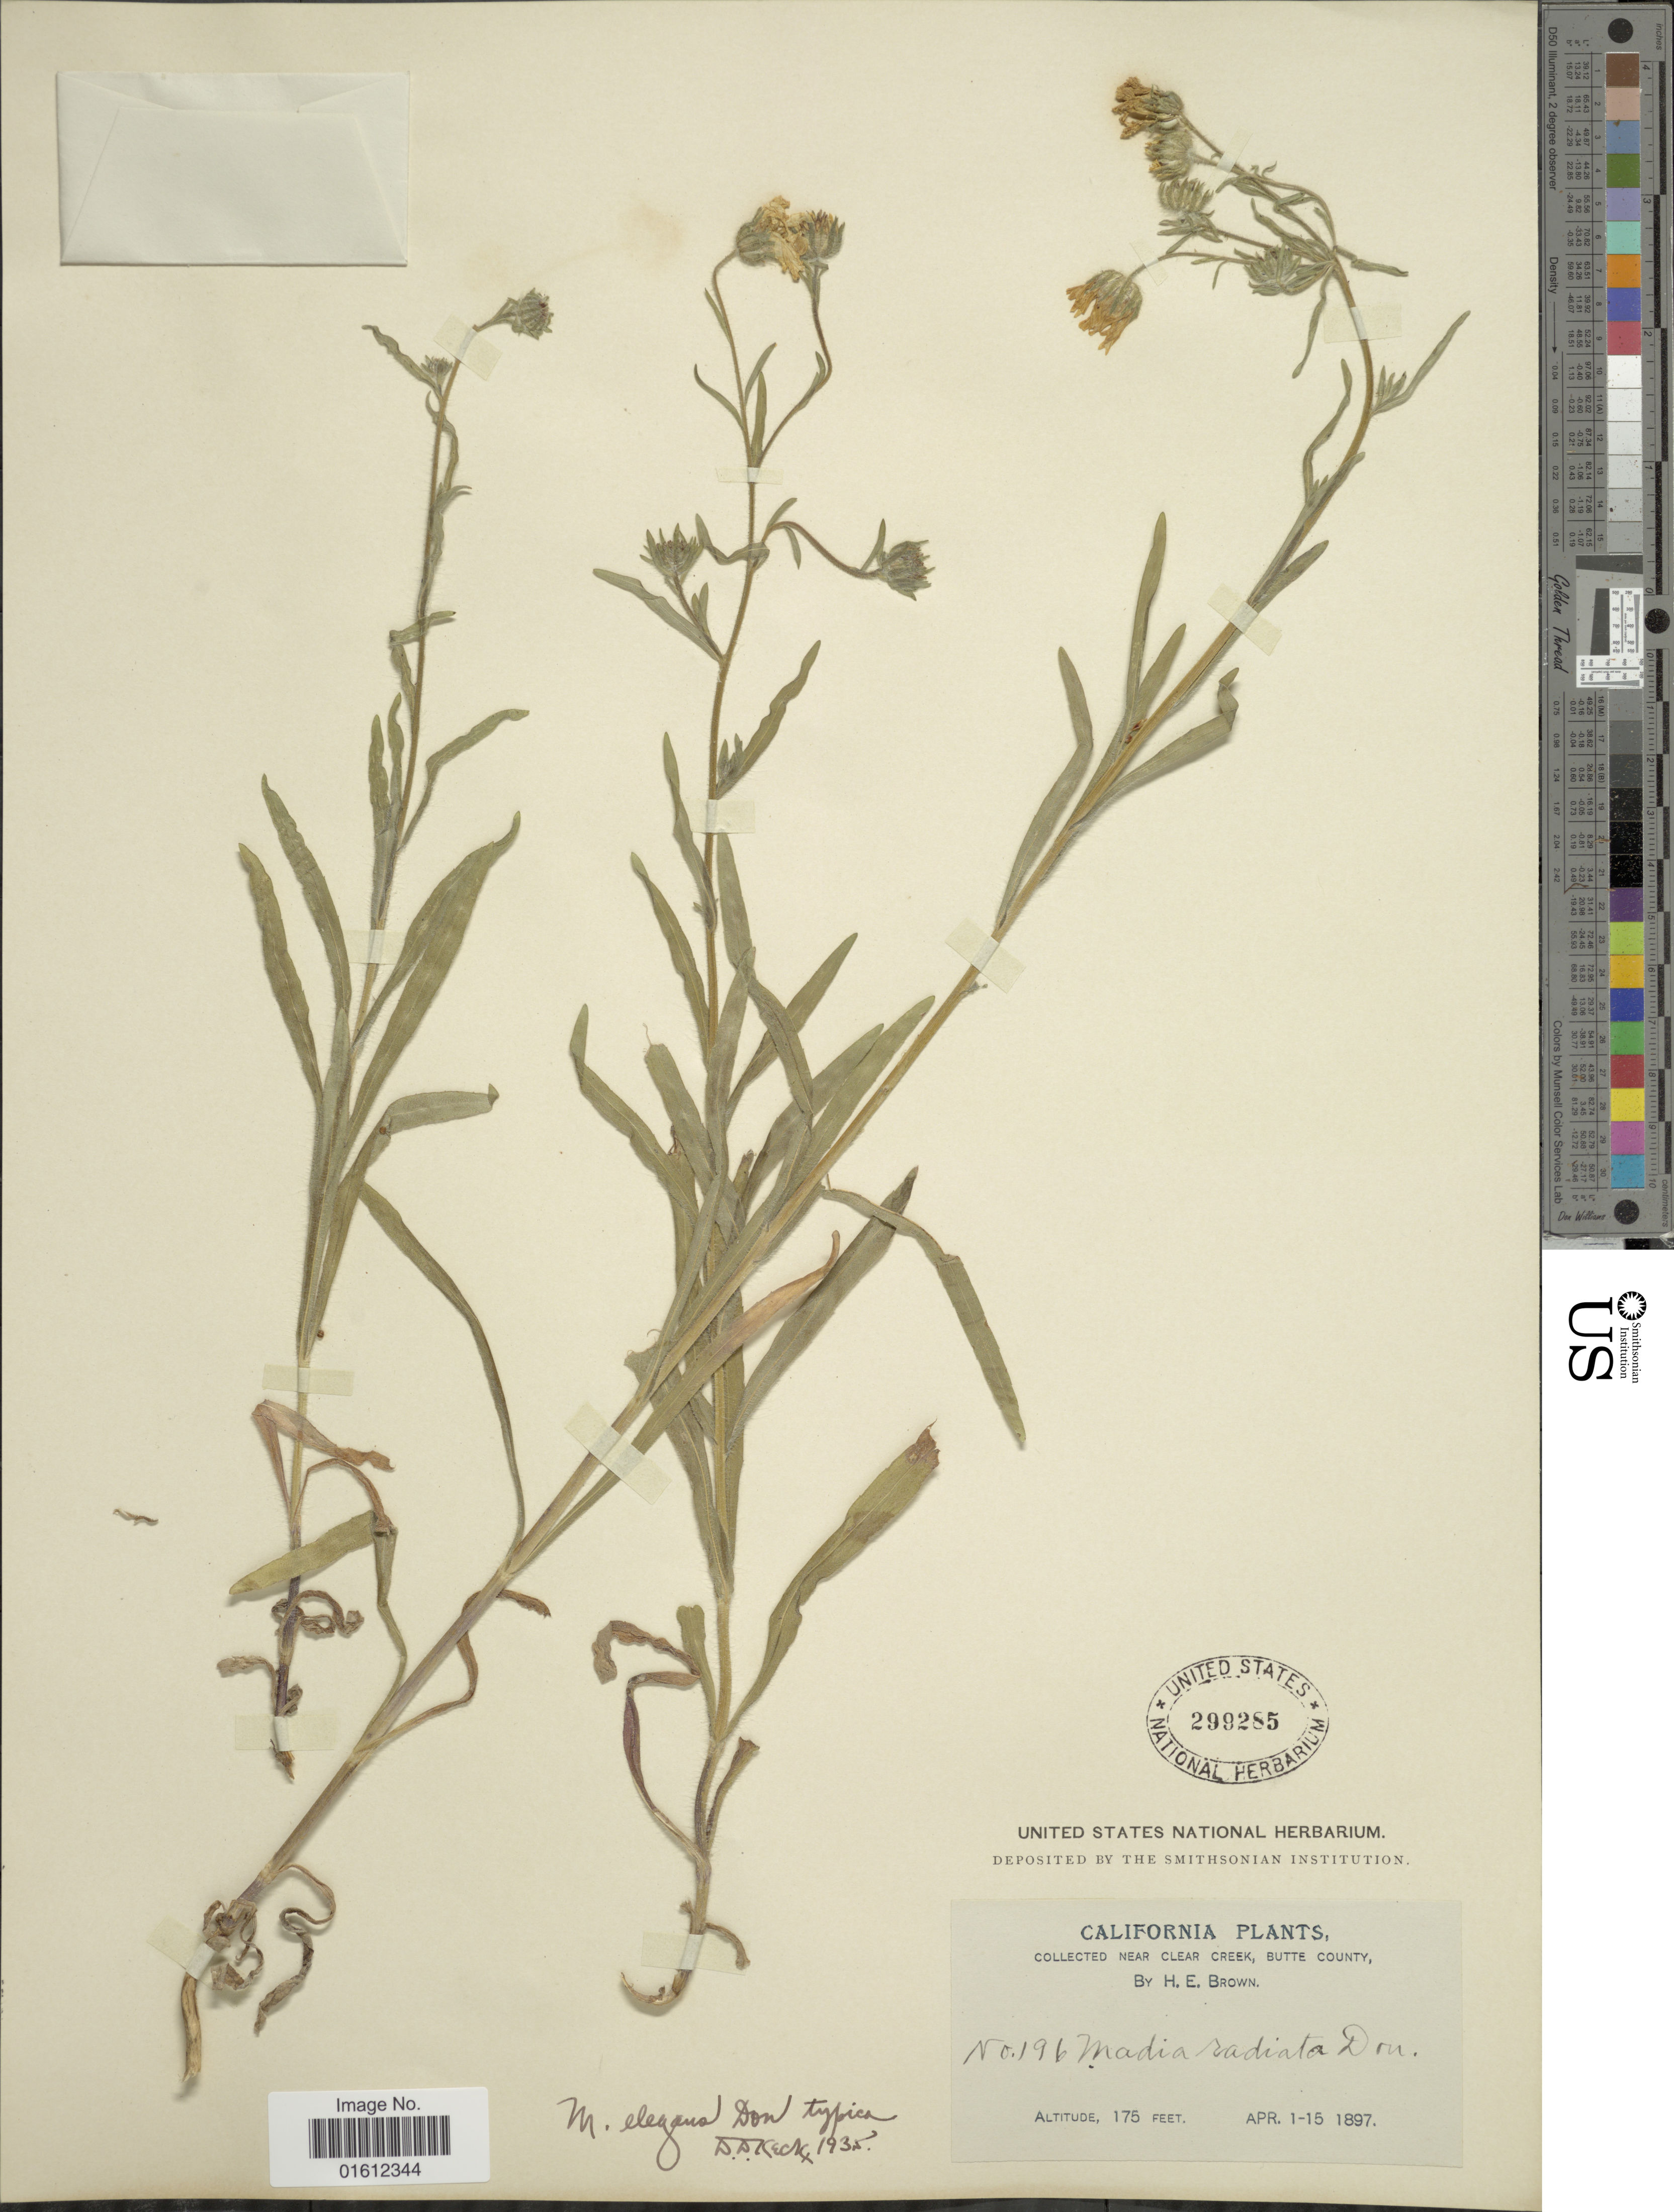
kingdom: Plantae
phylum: Tracheophyta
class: Magnoliopsida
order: Asterales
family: Asteraceae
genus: Madia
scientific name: Madia elegans subsp. elegans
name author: D. Don ex Lindl.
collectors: H. E. Brown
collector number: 196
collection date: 1897-04-01/1897-04-15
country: United States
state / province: California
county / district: Butte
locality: Near Clear Creek, Butte County.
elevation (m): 53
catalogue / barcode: US 299285